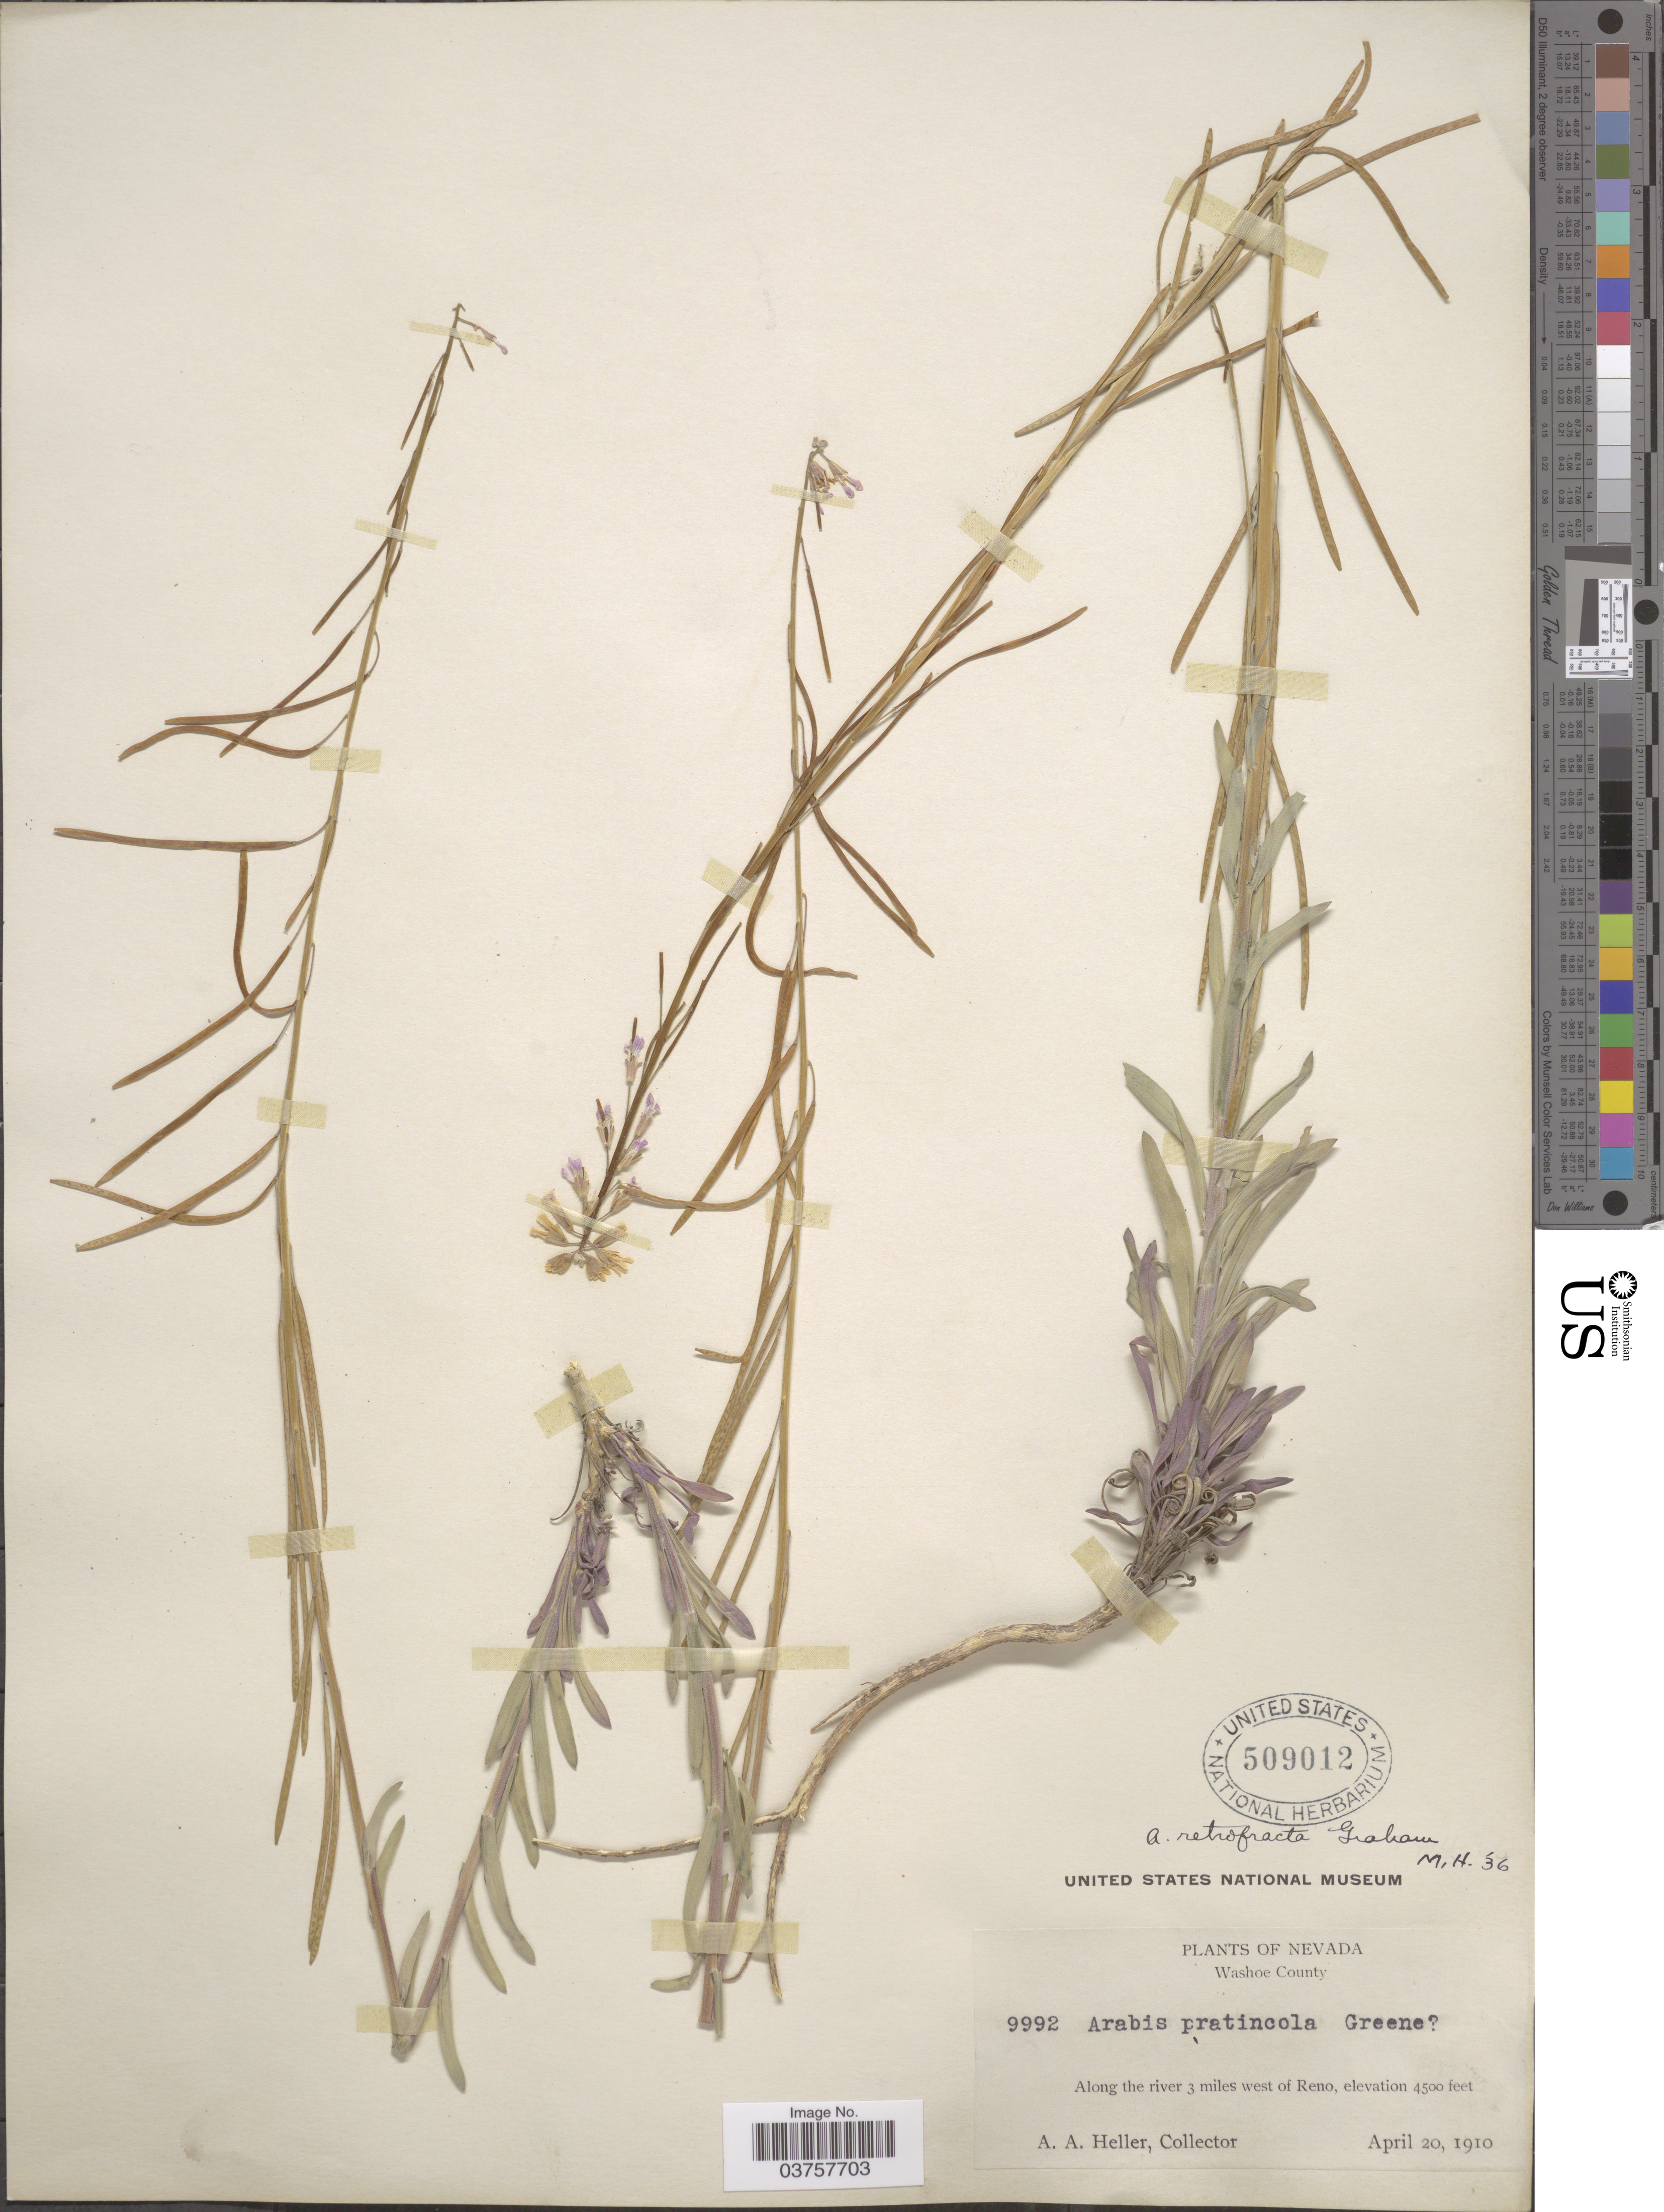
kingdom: Plantae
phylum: Tracheophyta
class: Magnoliopsida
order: Brassicales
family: Brassicaceae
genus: Arabis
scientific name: Arabis holboellii var. retrofracta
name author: Rydb.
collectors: A. A. Heller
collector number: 9992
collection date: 1910-04-20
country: United States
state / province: Nevada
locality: Washoe County. Along the river 3 miles west of Reno.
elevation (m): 1372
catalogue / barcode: US 509012